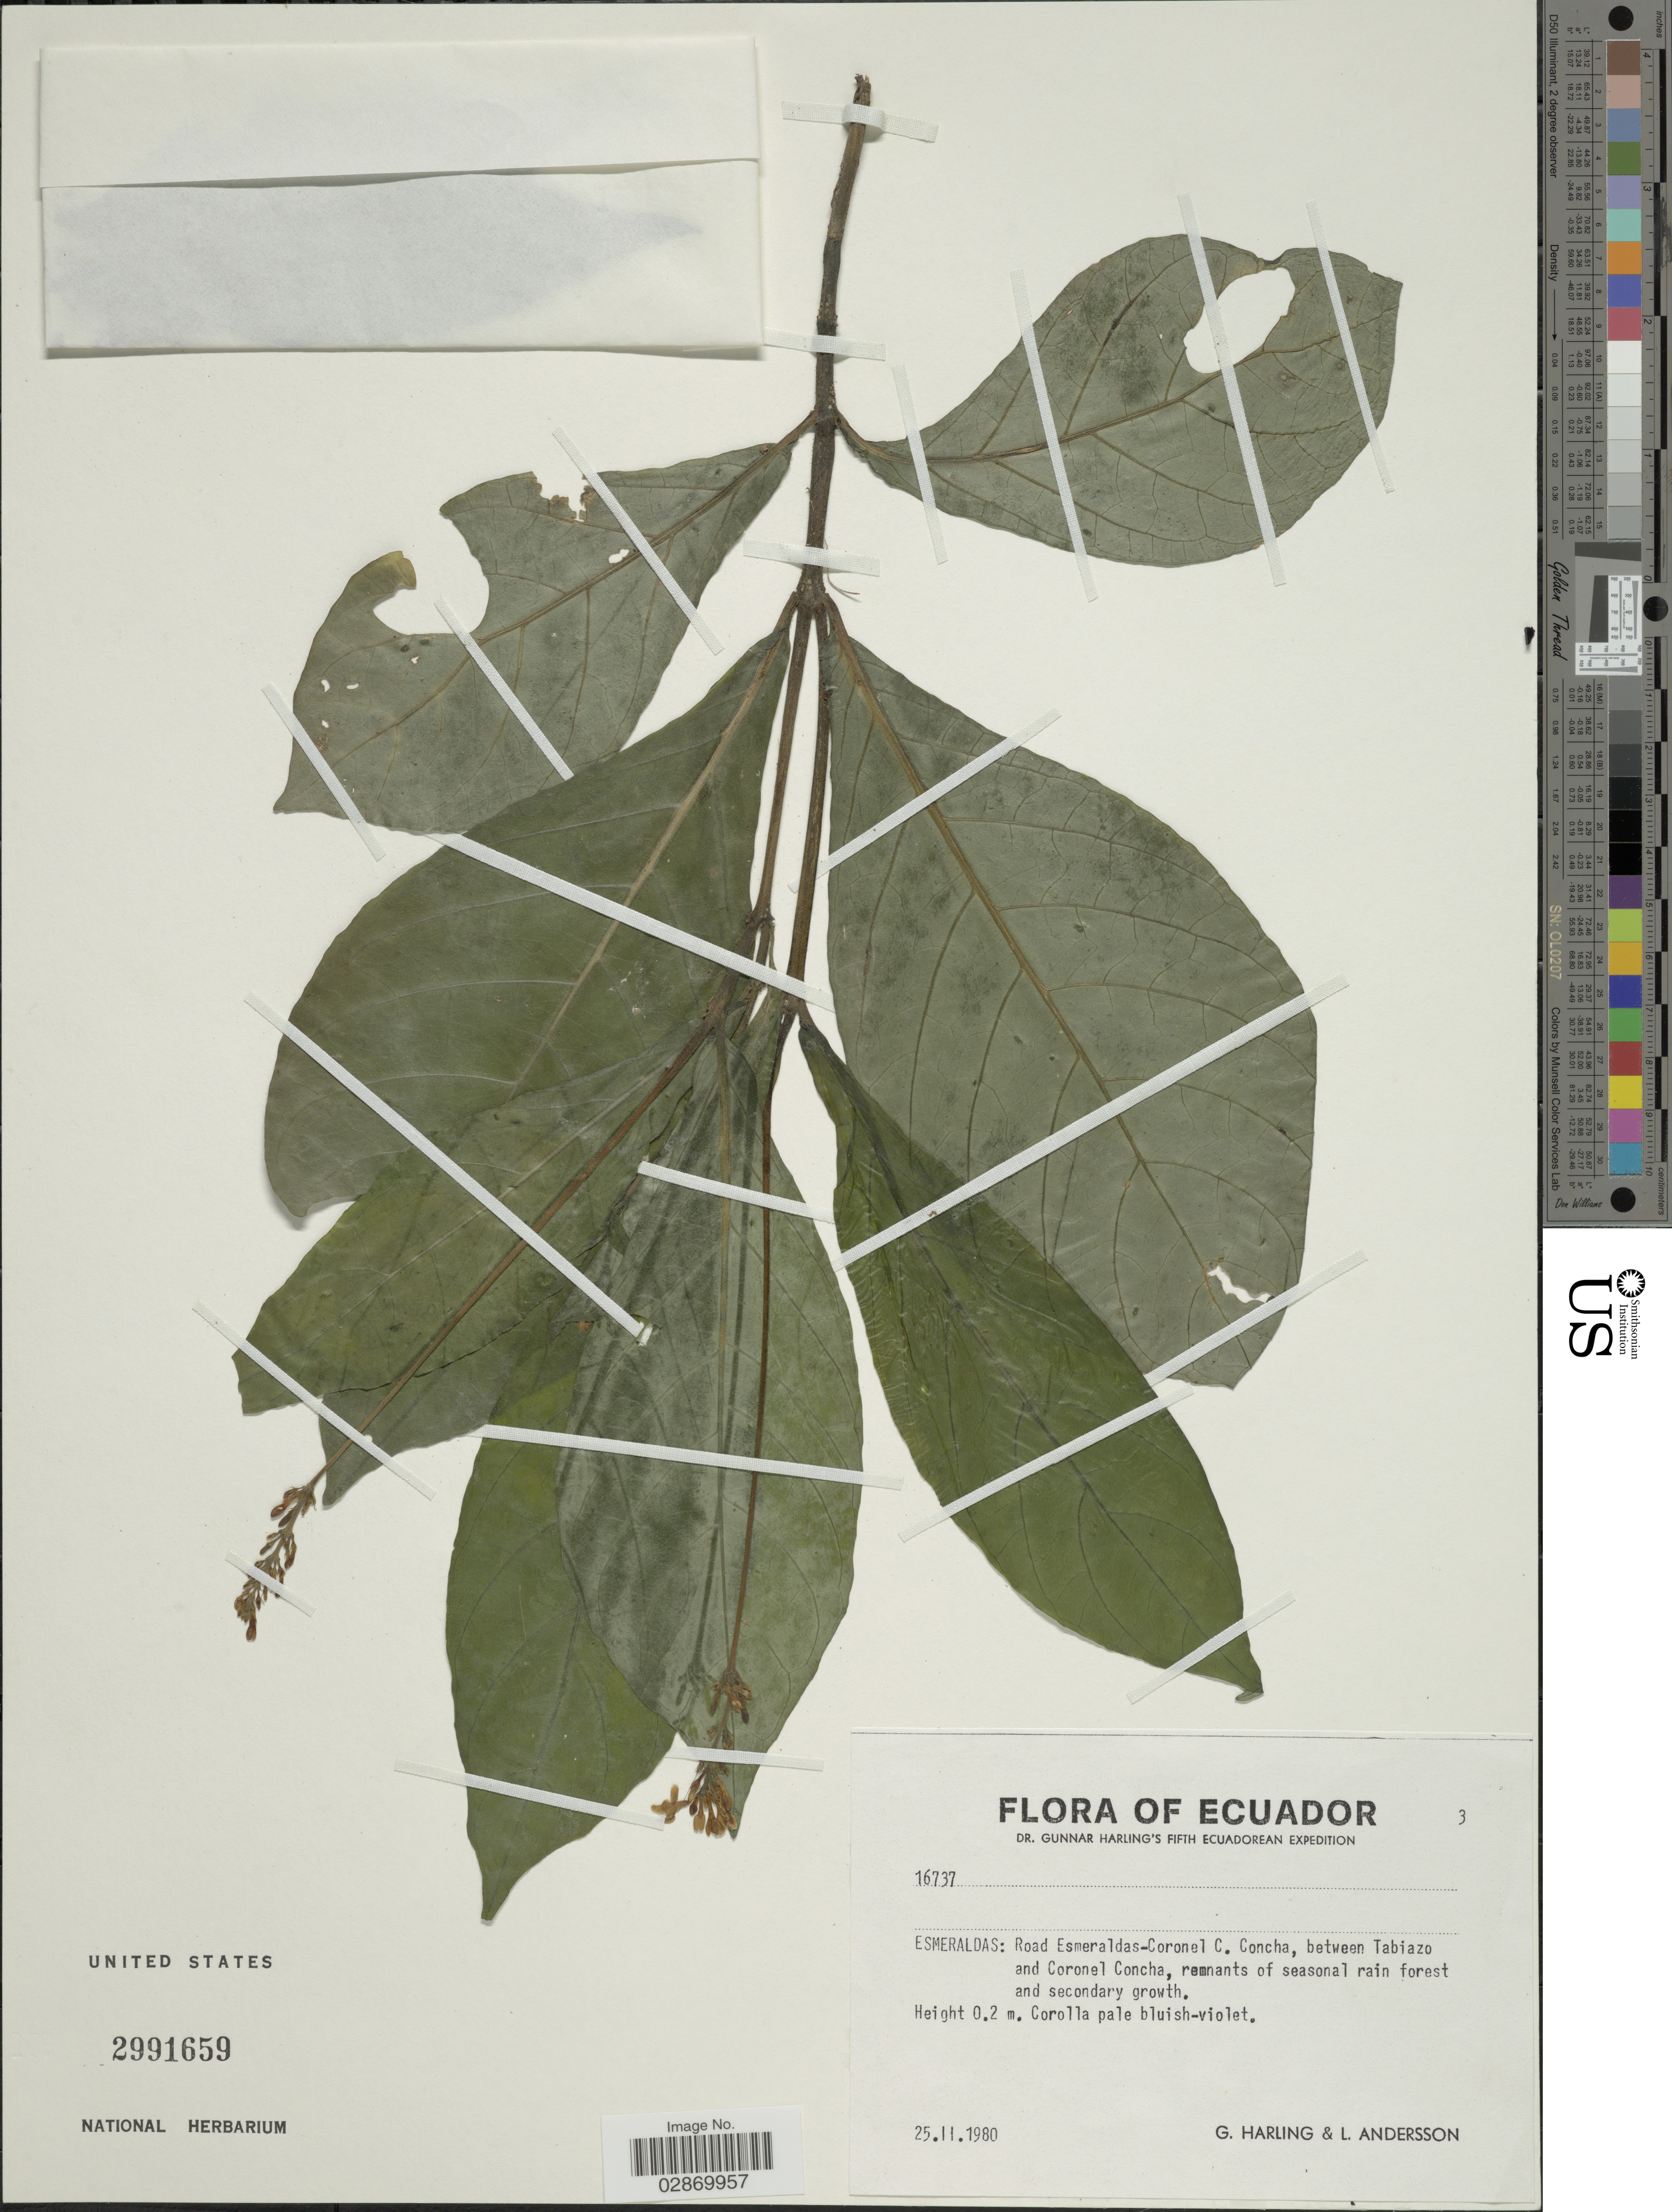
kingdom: Plantae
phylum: Tracheophyta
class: Magnoliopsida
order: Lamiales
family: Acanthaceae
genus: Pseuderanthemum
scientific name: Pseuderanthemum leptorhachis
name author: Lindau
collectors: G. Harling & L. Andersson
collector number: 16737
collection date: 1980-02-25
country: Ecuador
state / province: Esmeraldas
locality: Road Esmeraldas-Coronel C. Concha, between Tabiazo and Coronel Concha.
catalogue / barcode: US 2991659